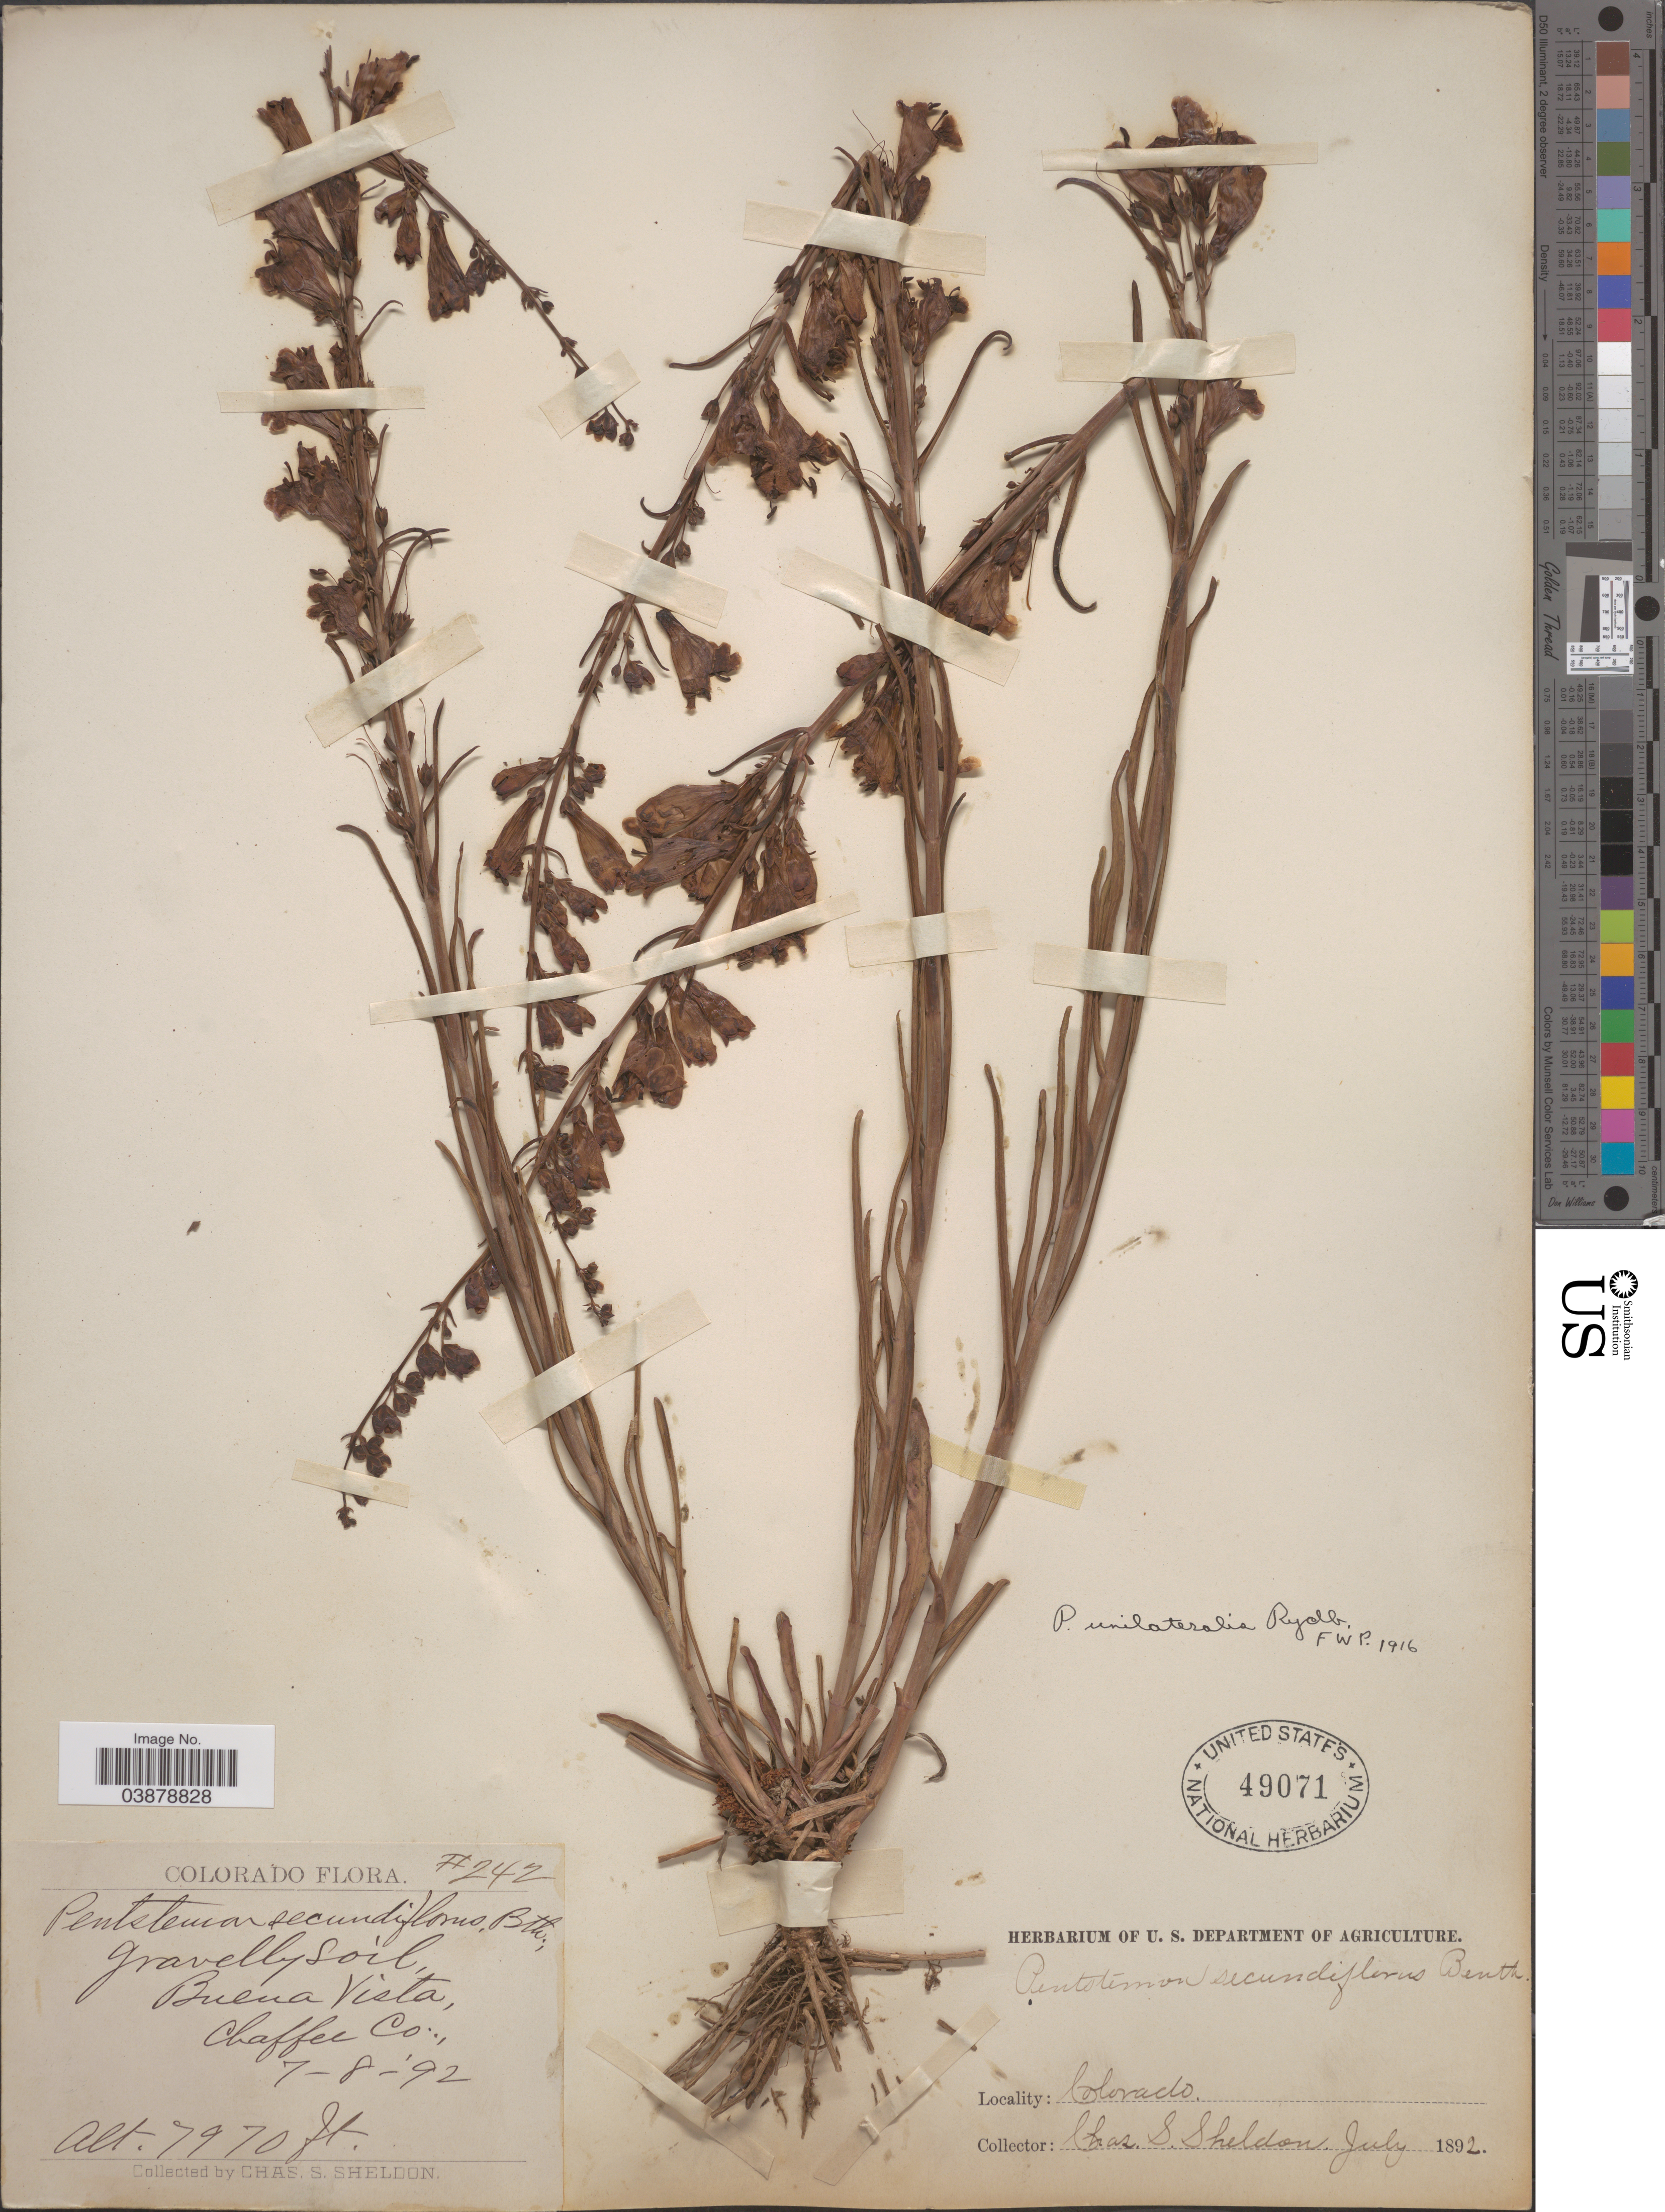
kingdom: Plantae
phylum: Tracheophyta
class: Magnoliopsida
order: Lamiales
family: Plantaginaceae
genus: Penstemon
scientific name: Penstemon unilateralis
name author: Rydb.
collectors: C. S. Sheldon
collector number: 242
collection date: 1892-07-08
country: United States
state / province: Colorado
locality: Buena Vista, Chaffee Co.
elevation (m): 2429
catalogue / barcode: US 49071